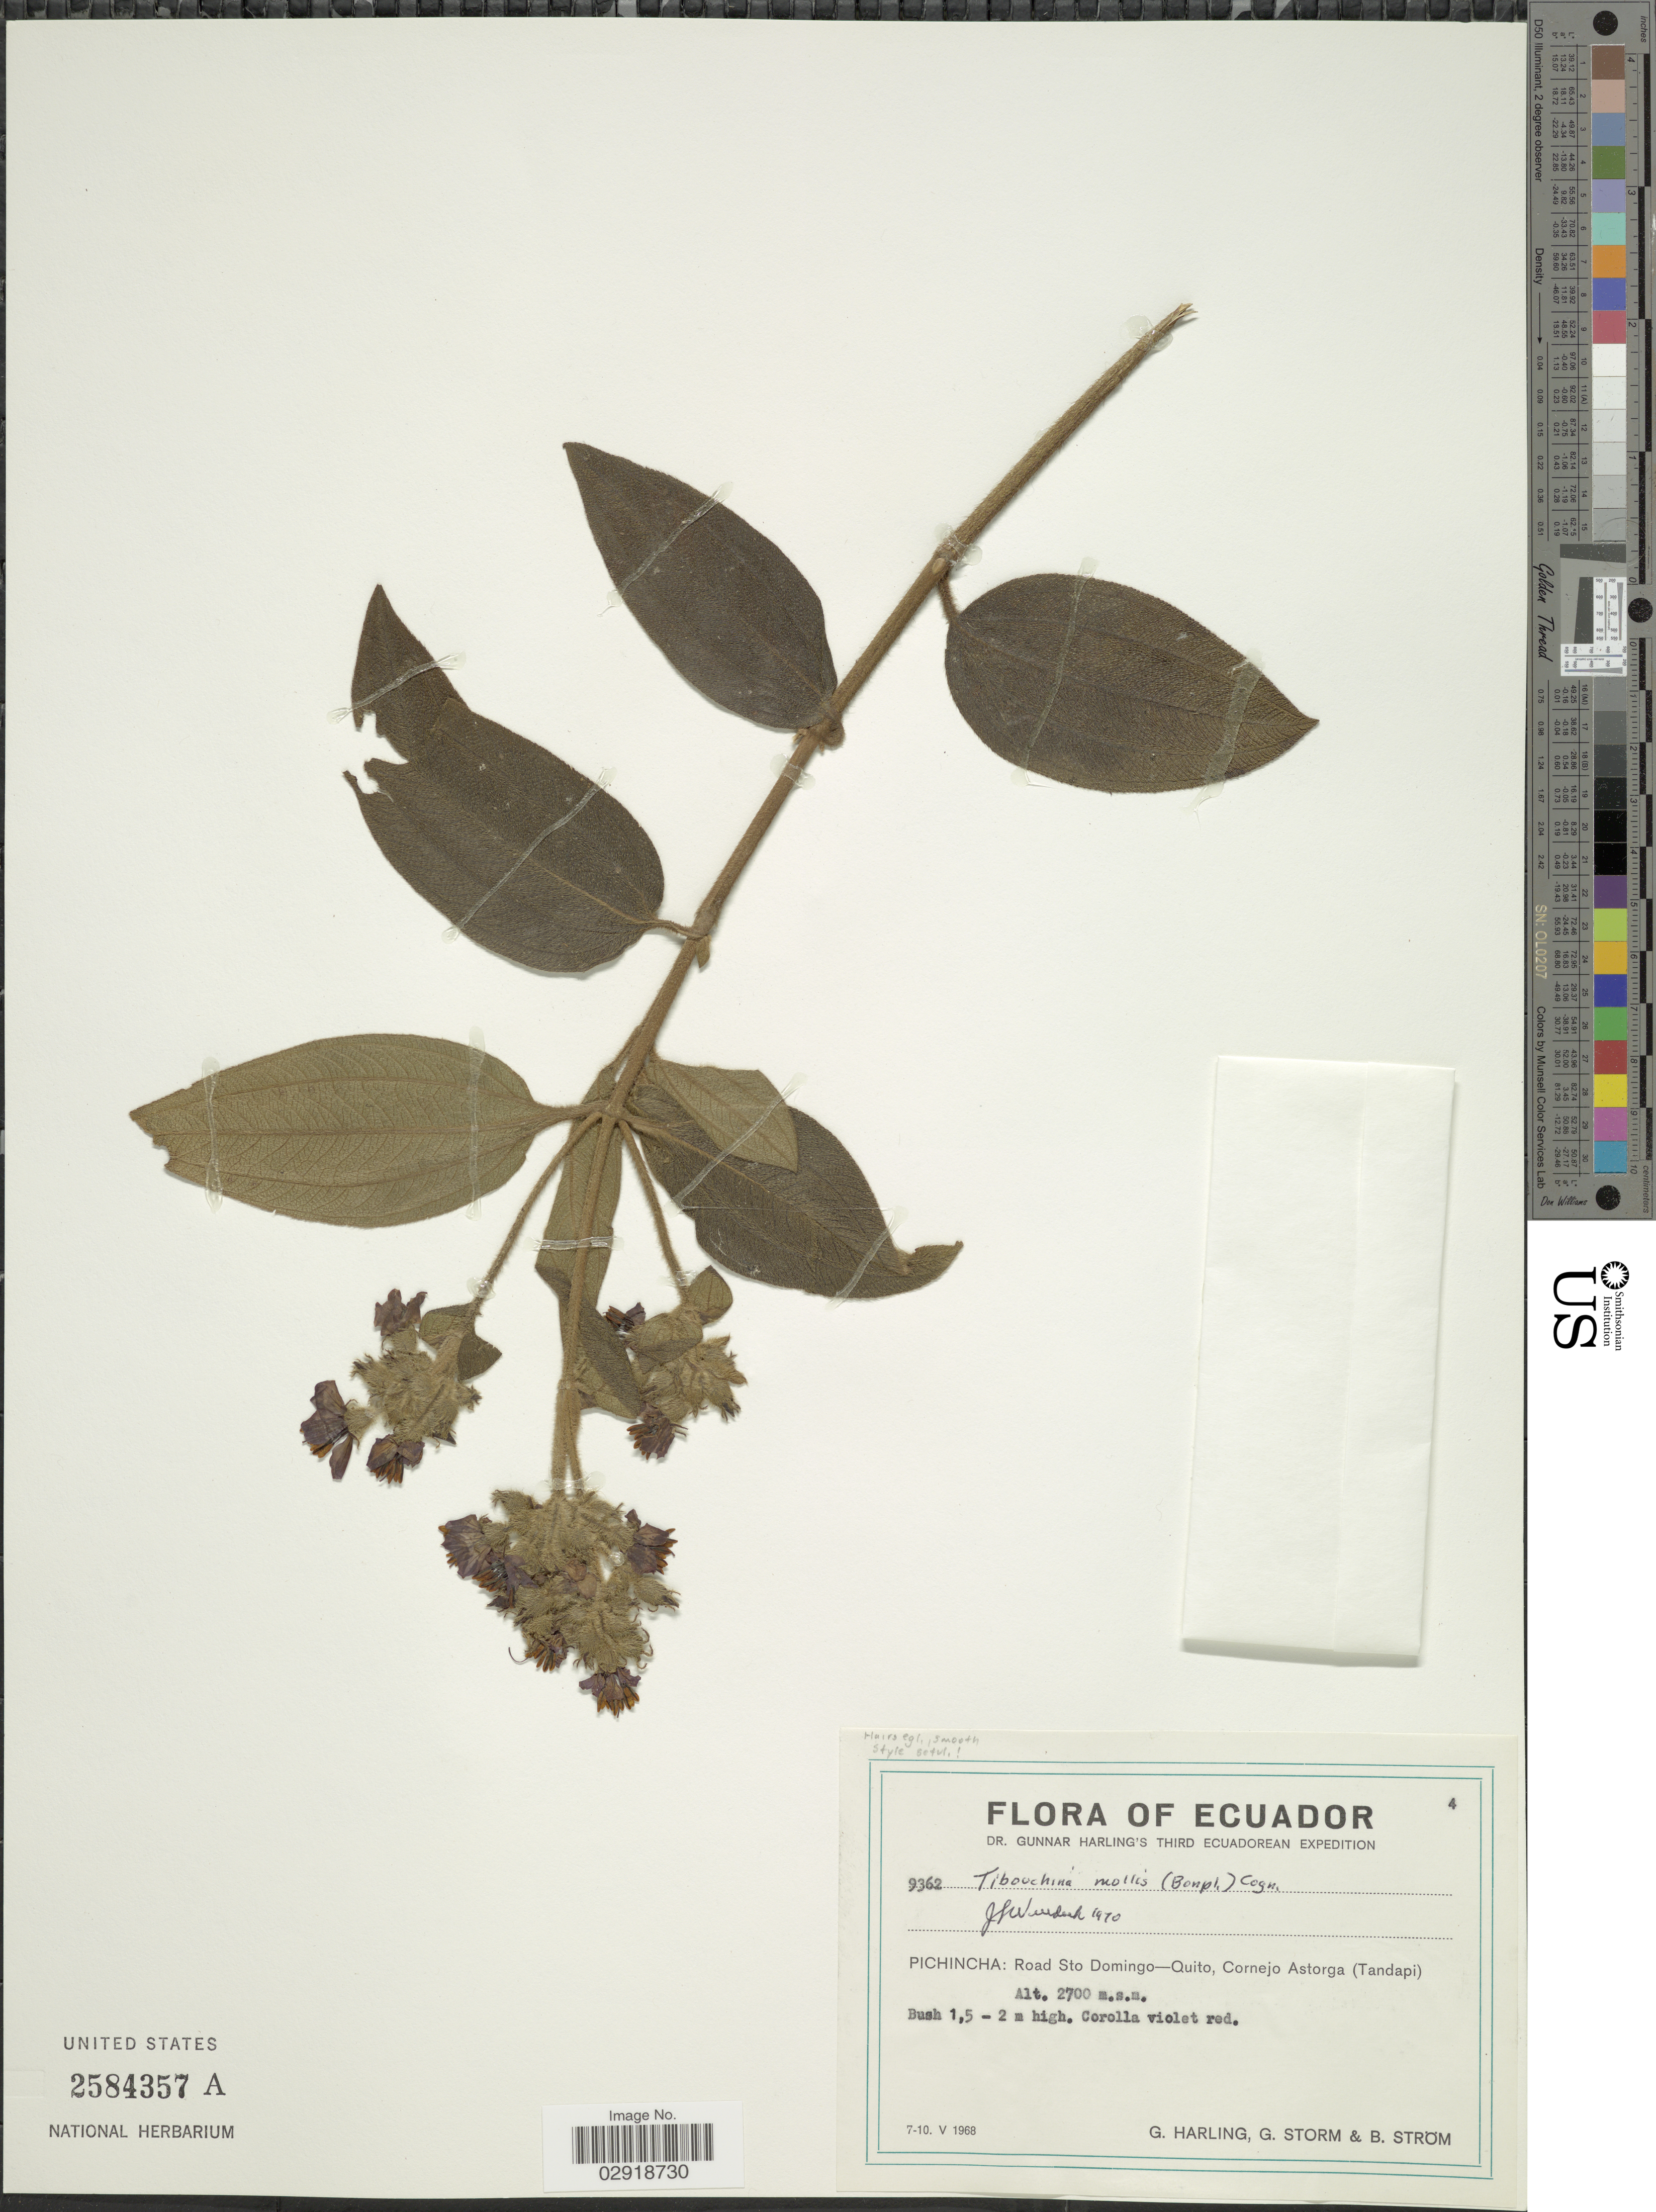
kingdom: Plantae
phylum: Tracheophyta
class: Magnoliopsida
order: Myrtales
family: Melastomataceae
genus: Chaetogastra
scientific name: Chaetogastra mollis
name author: (Bonpl.) DC.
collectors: G. Harling, G. Storm & B. Ström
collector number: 9362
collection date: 1968-05-07/1968-05-10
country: Ecuador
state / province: Pichincha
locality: Road Sto Domingo-Quito, Cornejo Astroga (Tandapi).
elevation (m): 2700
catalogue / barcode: US 2584357A